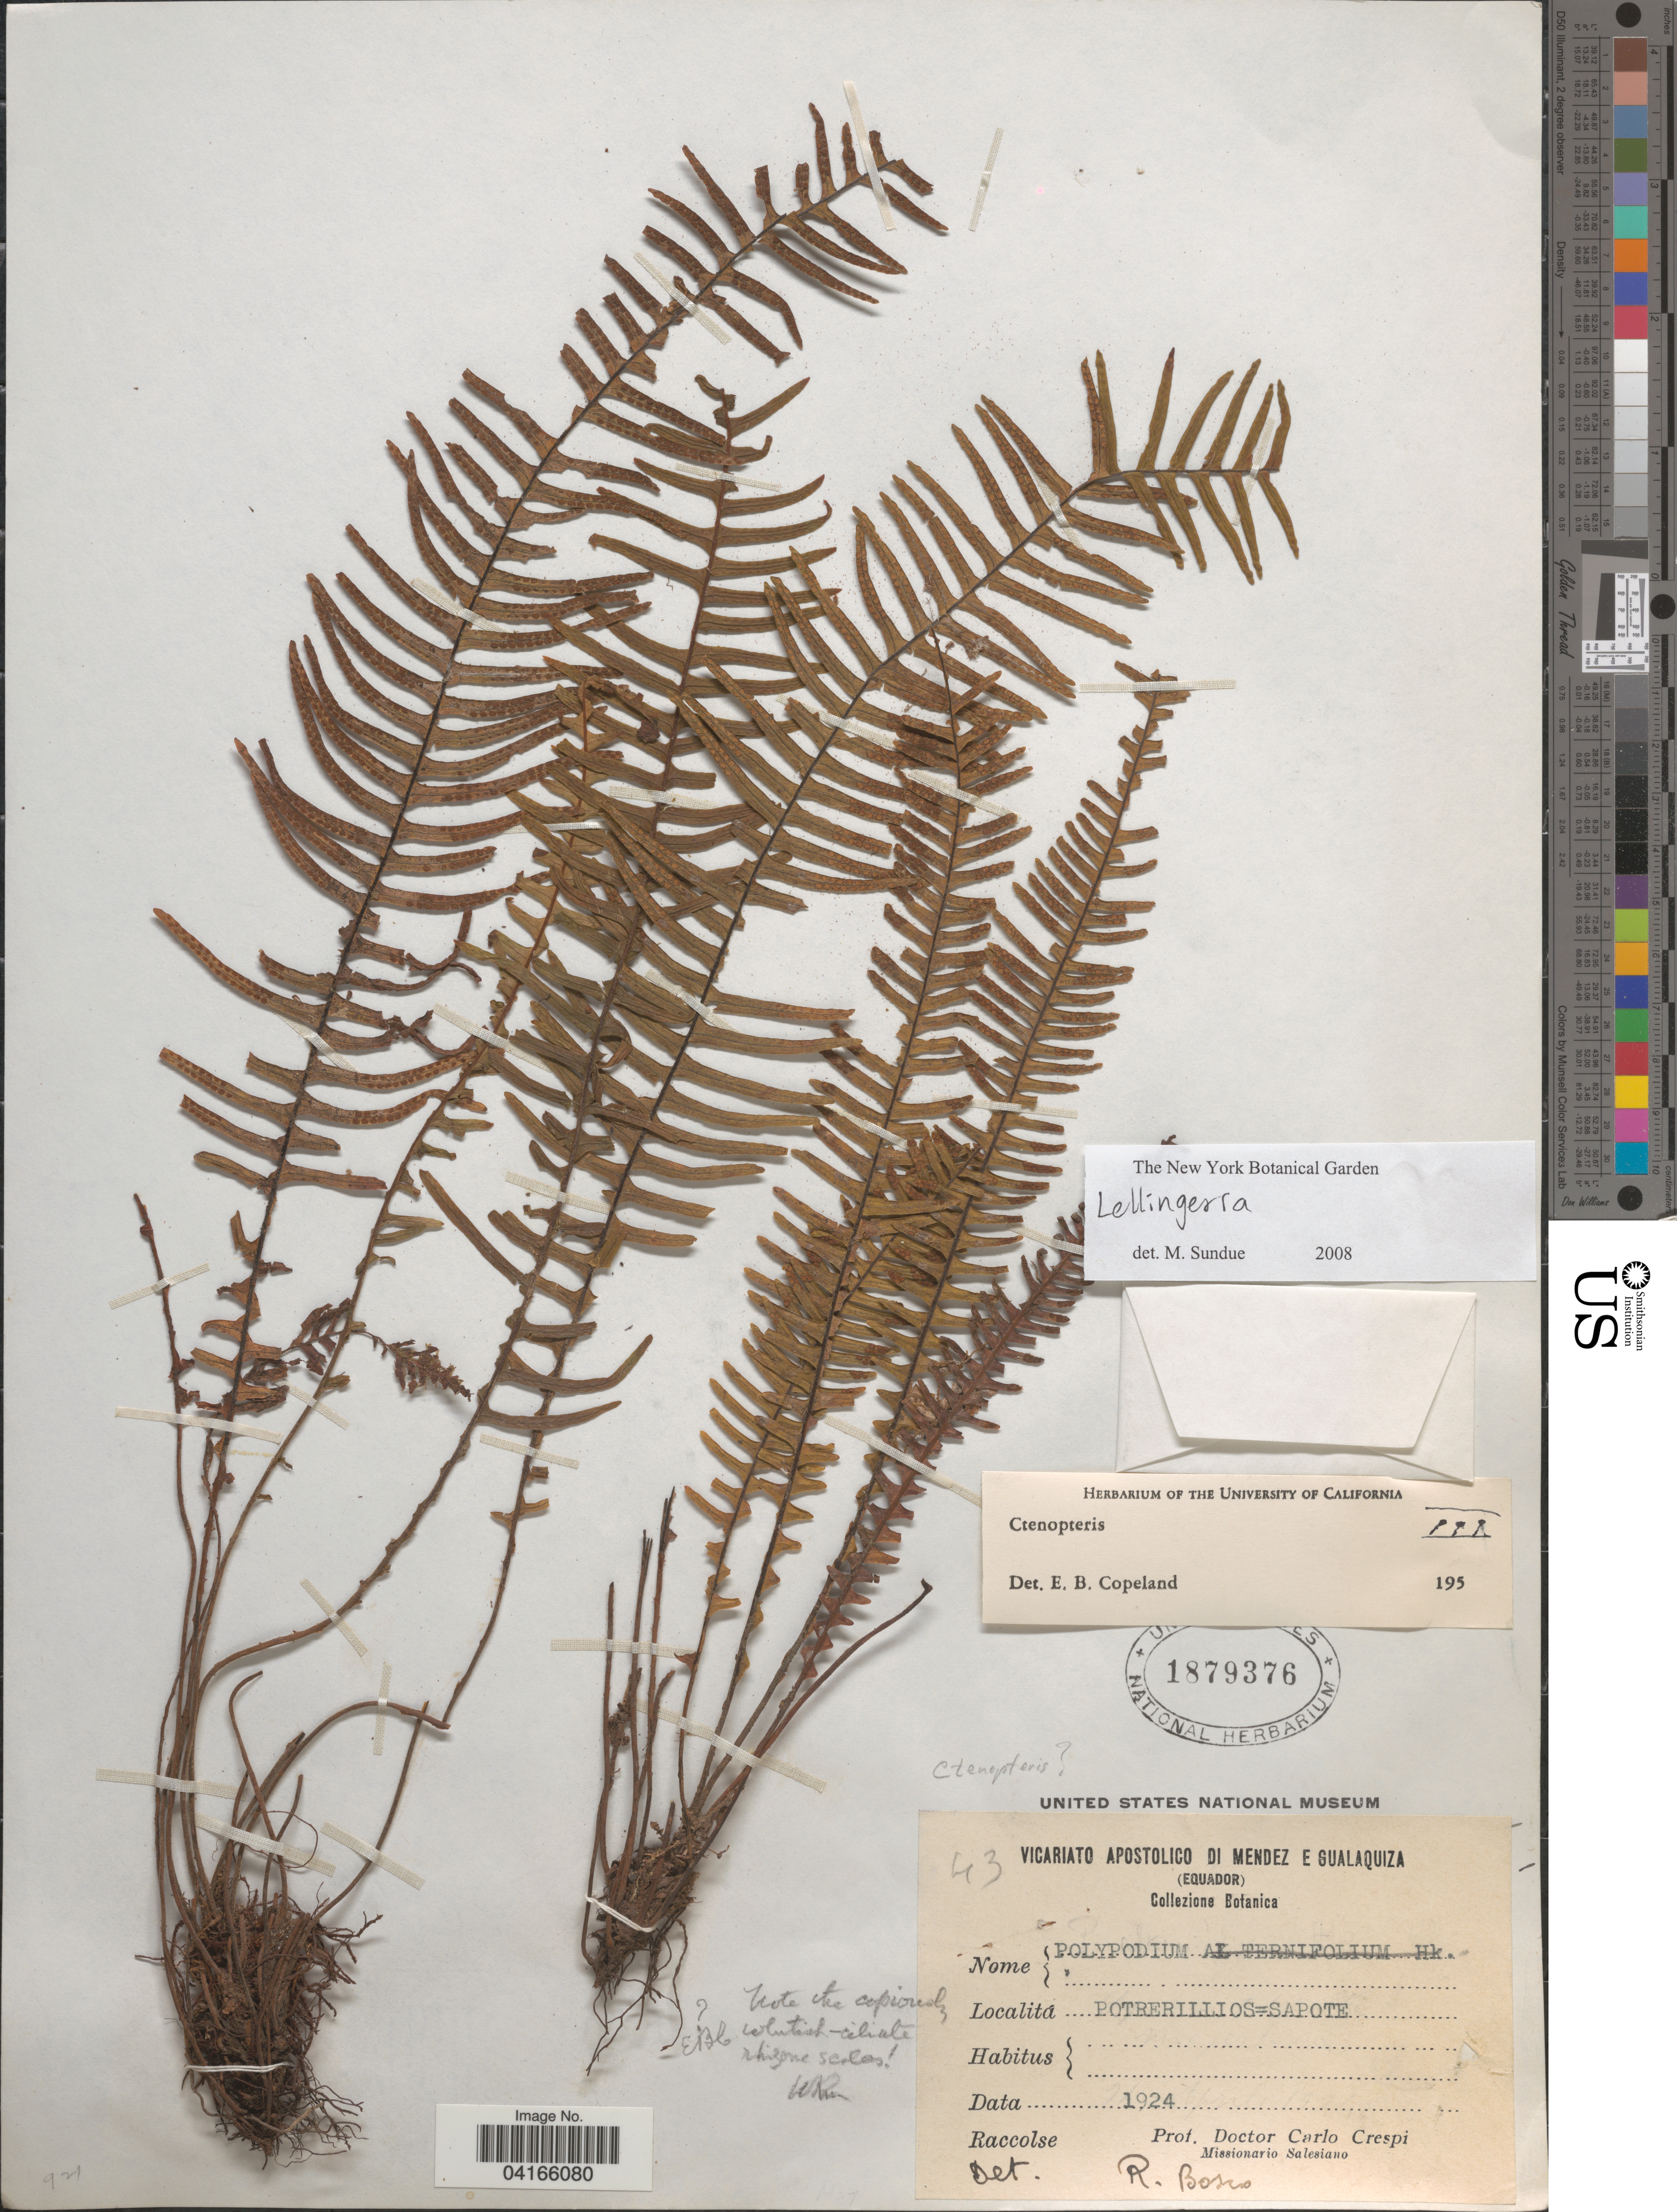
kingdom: Plantae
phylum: Tracheophyta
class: Polypodiopsida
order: Polypodiales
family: Polypodiaceae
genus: Lellingeria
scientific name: Lellingeria sp.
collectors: C. Crespi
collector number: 43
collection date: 1924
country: Ecuador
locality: Potrerillios=Sapote.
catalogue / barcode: US 1879376